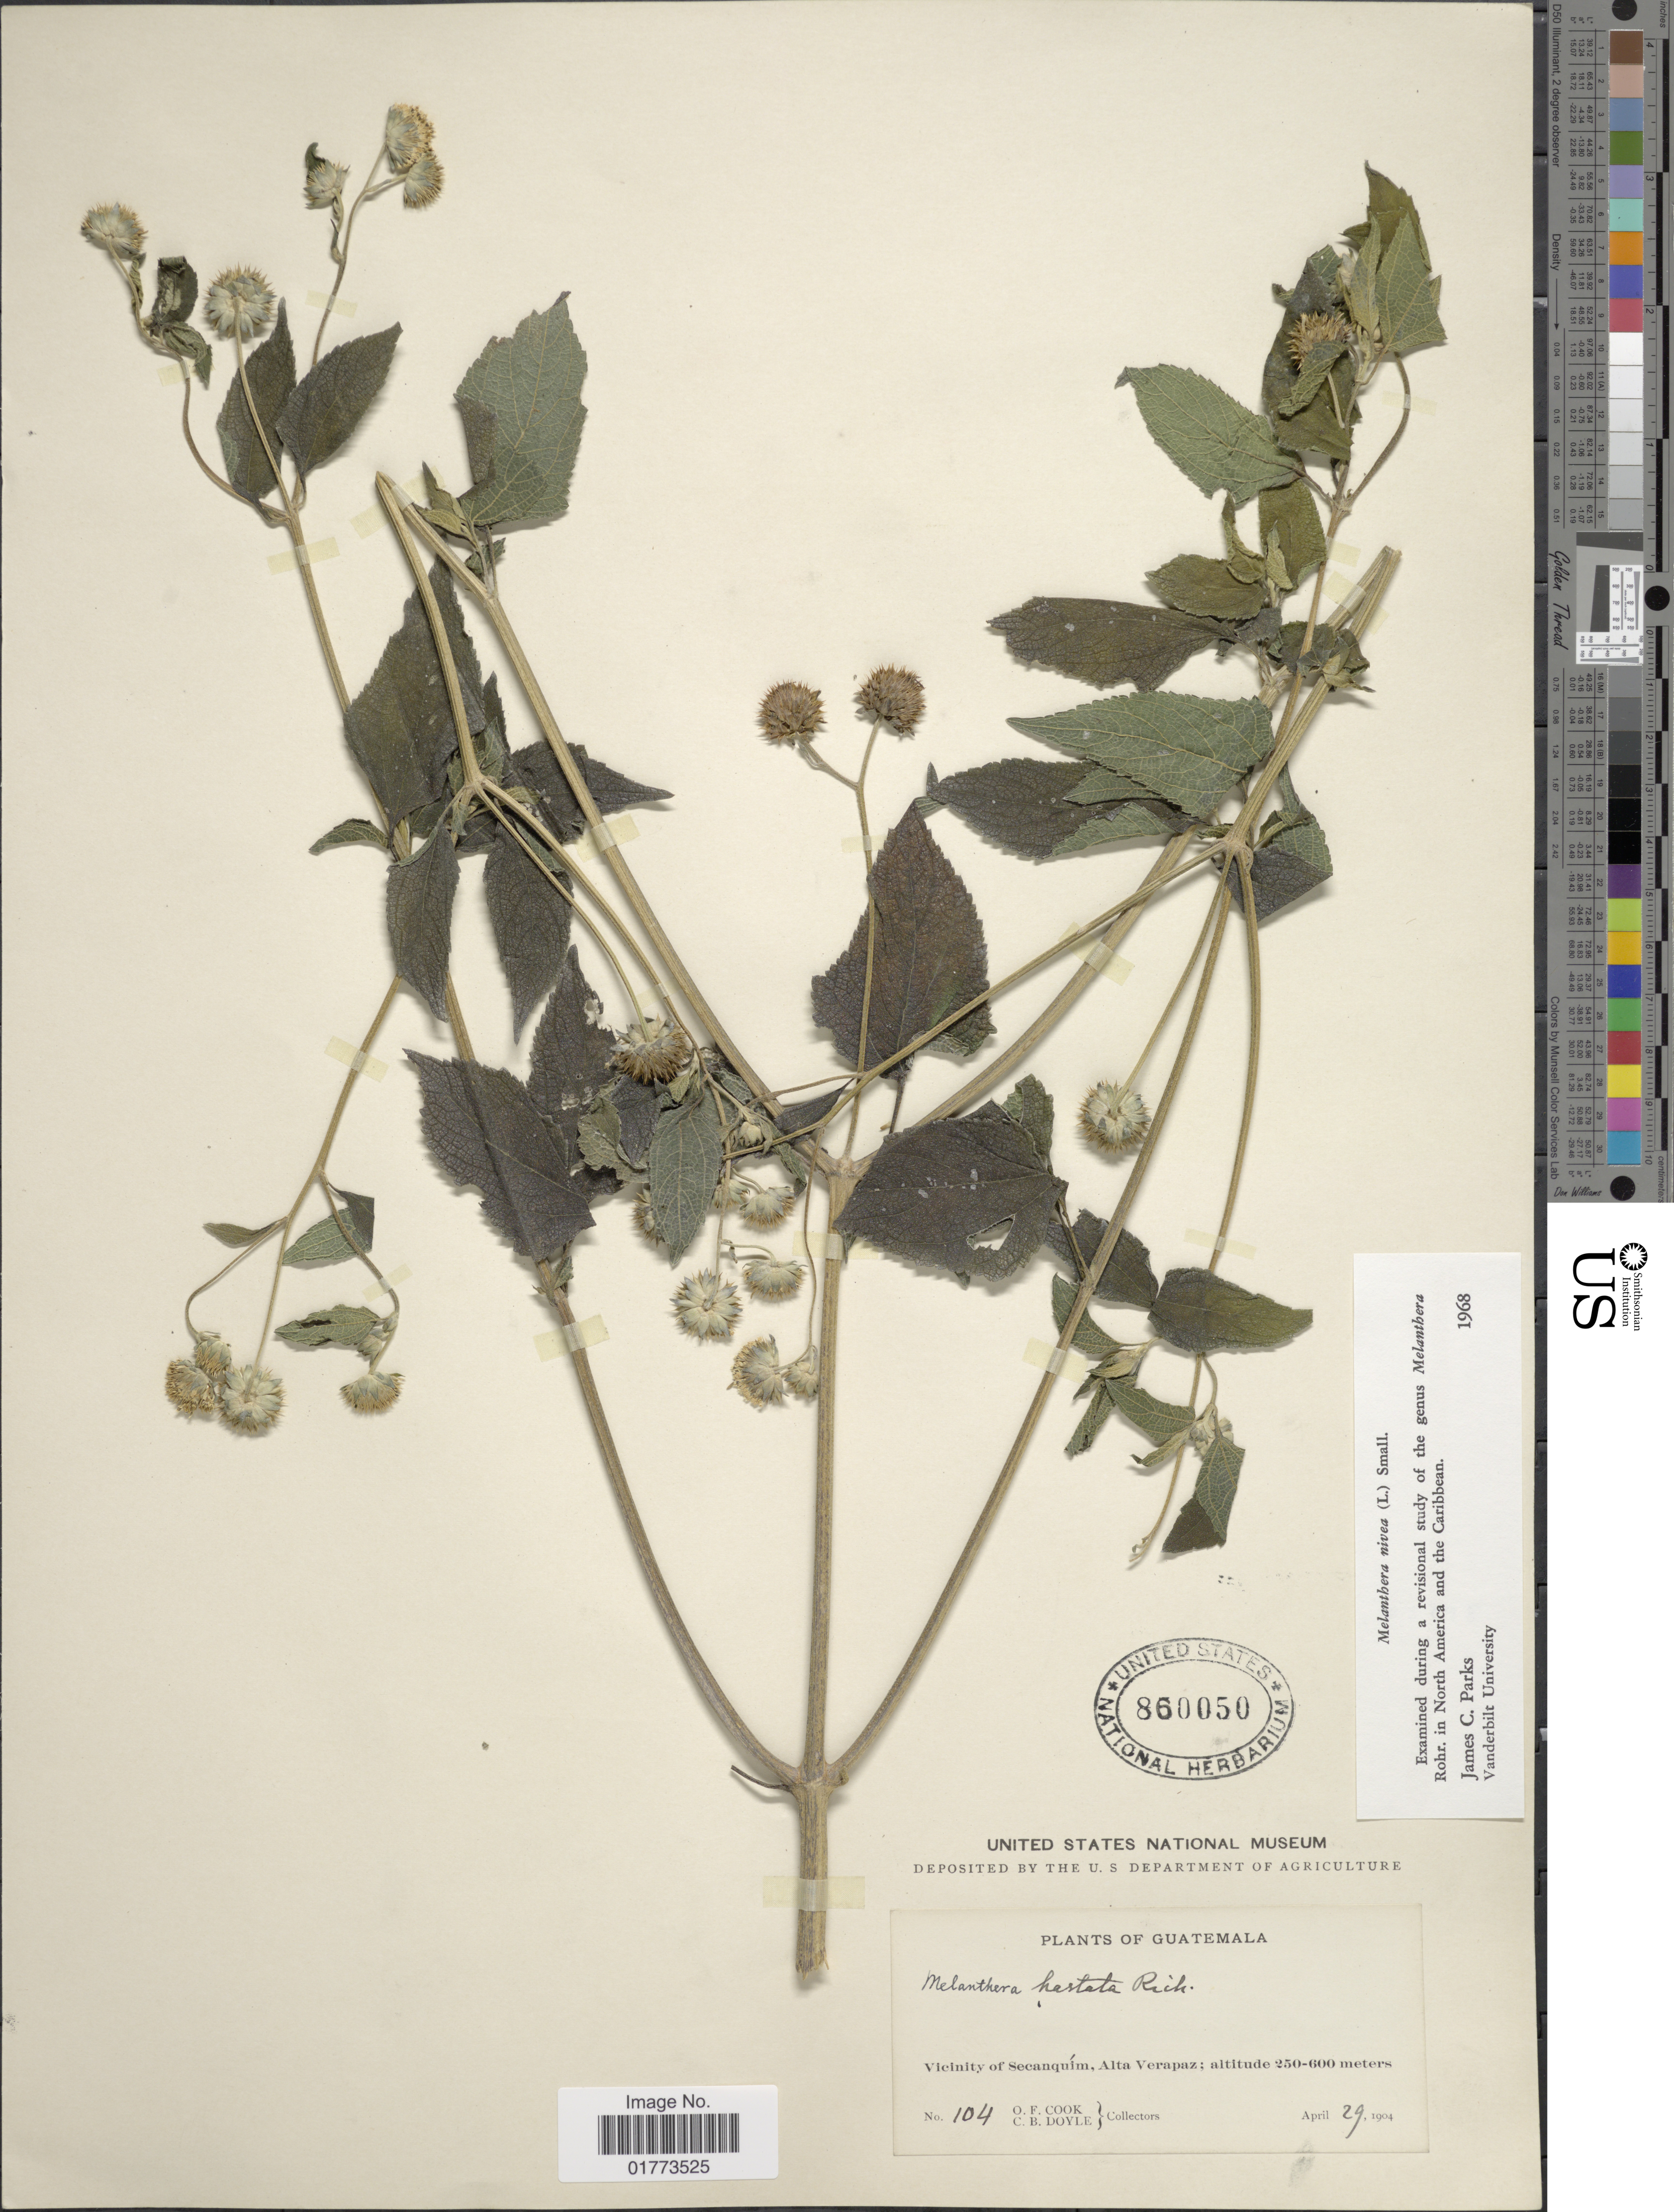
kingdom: Plantae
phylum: Tracheophyta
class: Magnoliopsida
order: Asterales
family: Asteraceae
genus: Melanthera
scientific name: Melanthera nivea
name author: (L.) Small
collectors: O. F. Cook & C. Doyle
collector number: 104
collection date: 1904-04-29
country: Guatemala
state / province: Alta Verapaz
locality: Vicinity of Secanquím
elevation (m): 250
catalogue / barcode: US 860050